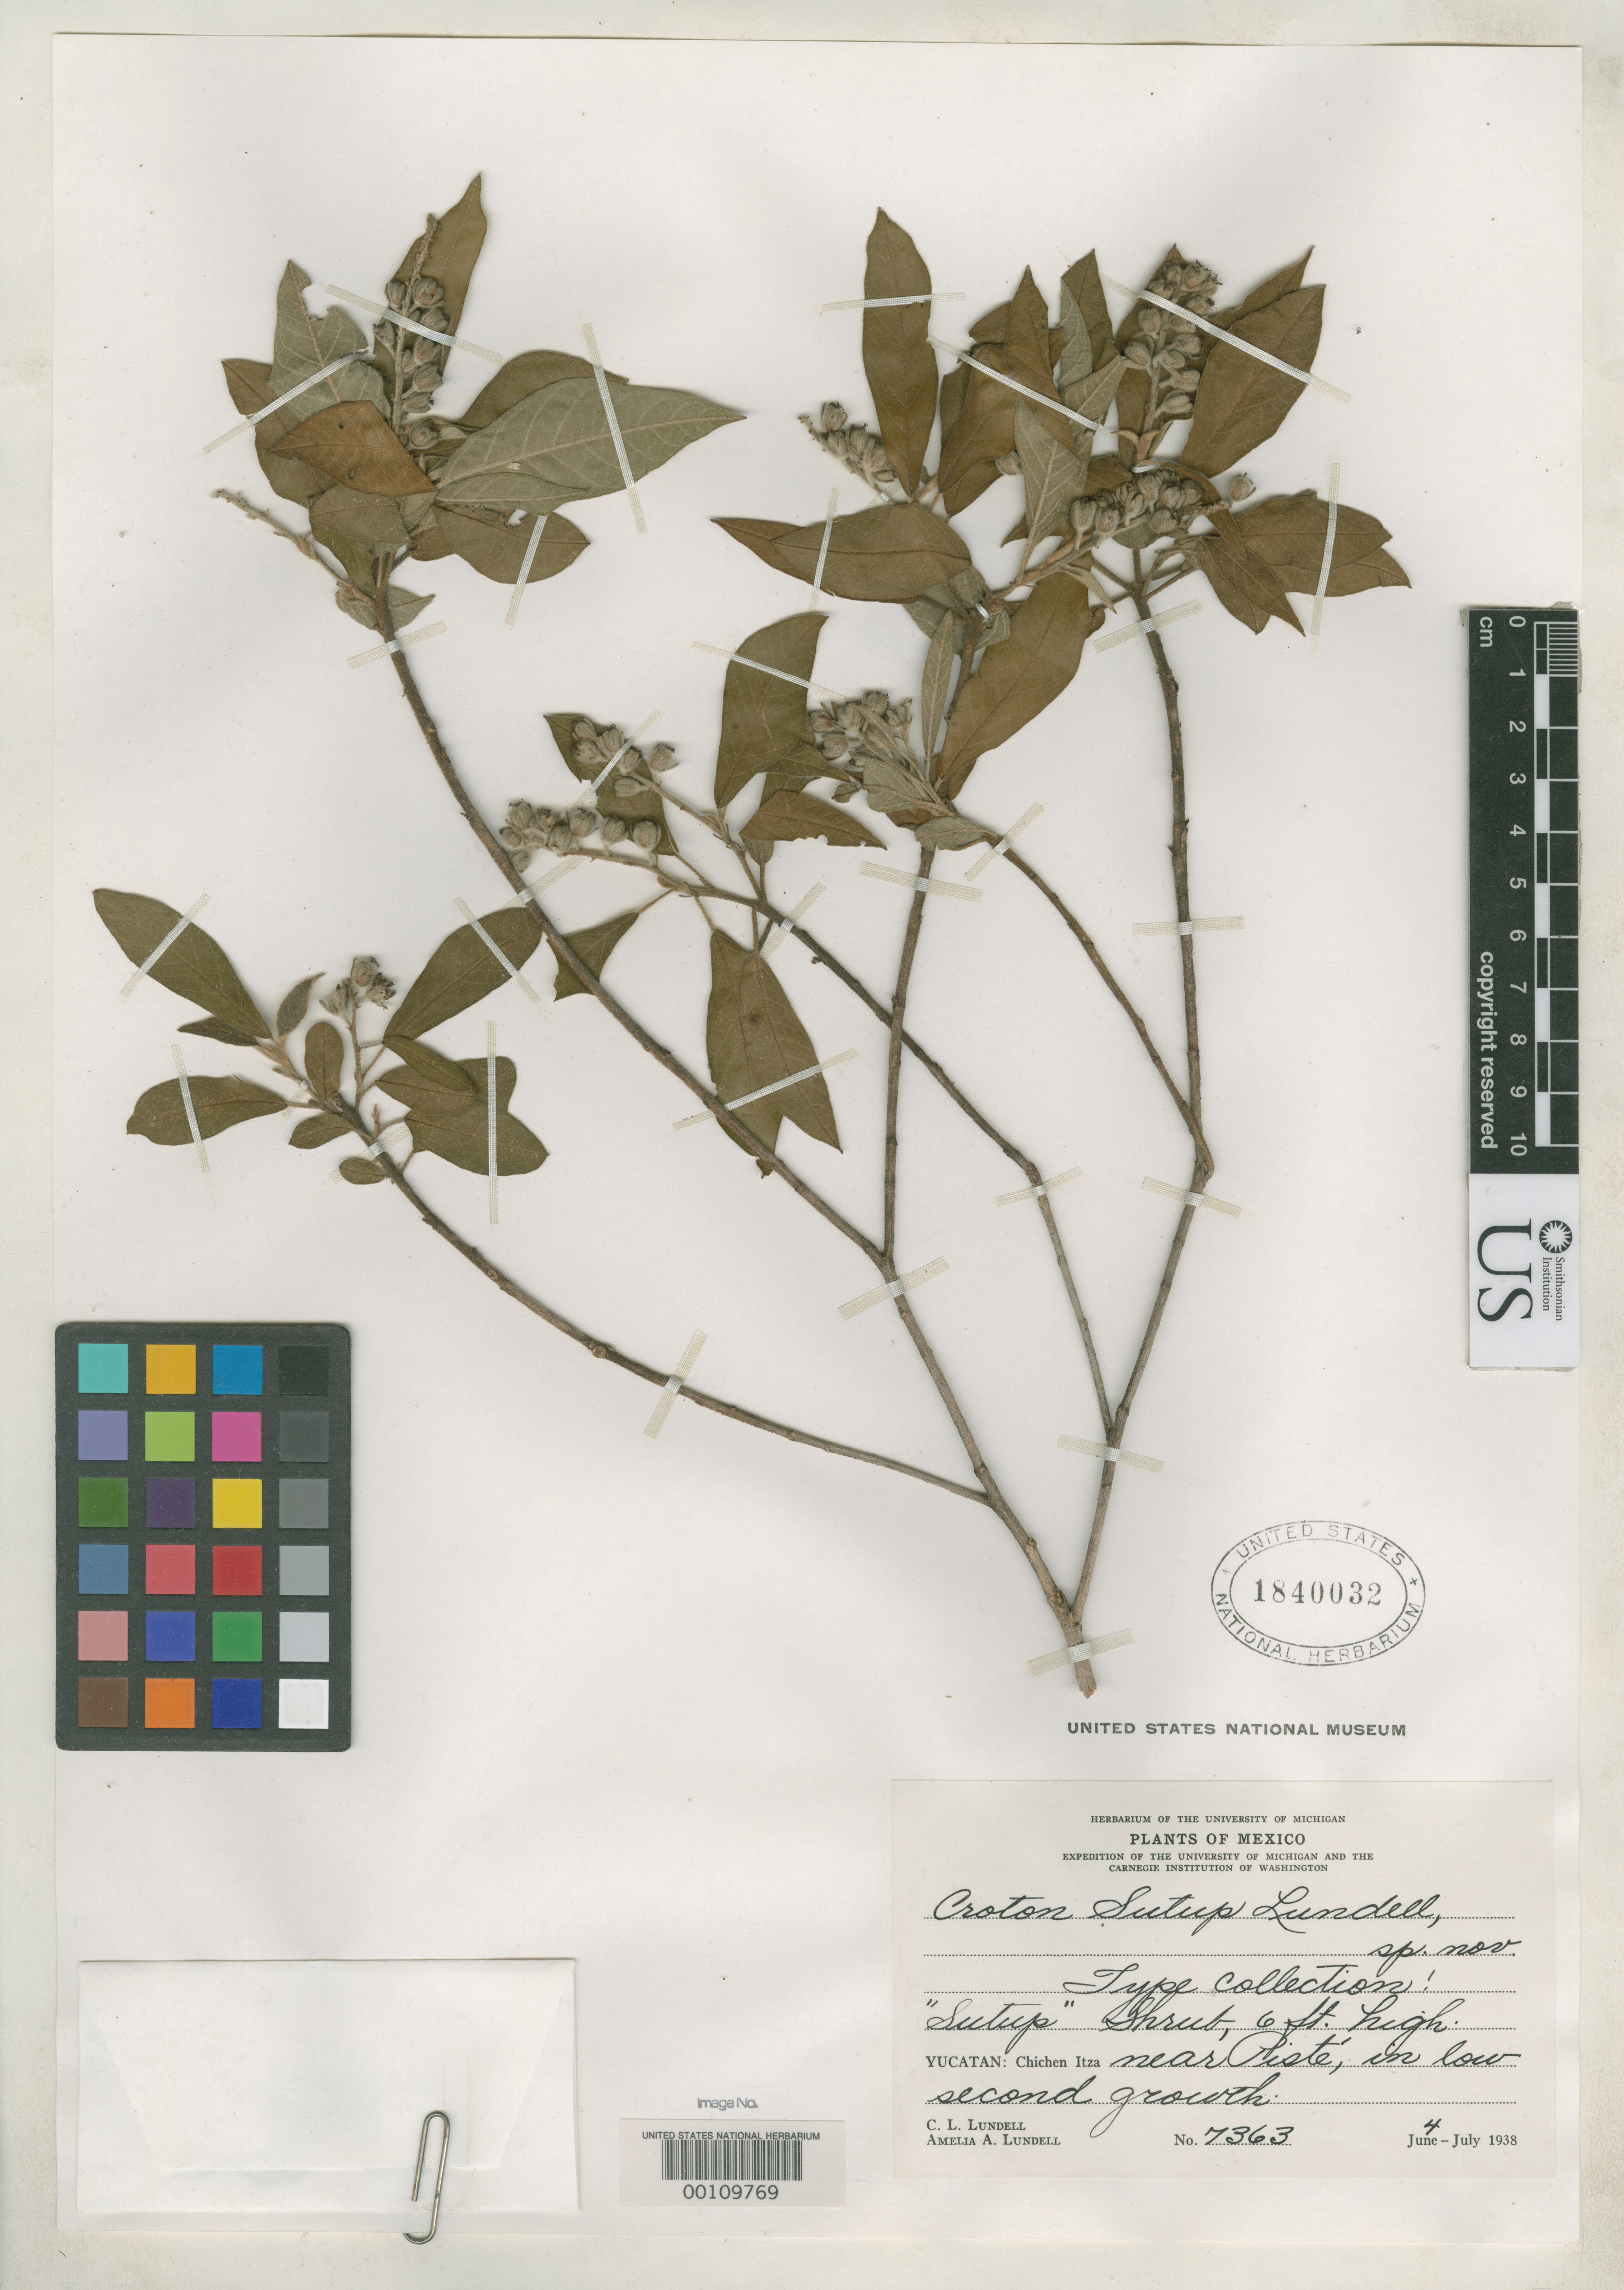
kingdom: Plantae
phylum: Tracheophyta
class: Magnoliopsida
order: Malpighiales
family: Euphorbiaceae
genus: Croton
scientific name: Croton sutup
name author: Lundell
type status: Isotype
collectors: C. L. Lundell & A. A. Lundell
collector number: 7363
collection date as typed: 04 Jun 1938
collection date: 1938-06-04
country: Mexico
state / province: Yucatán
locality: Chichen Itza, near Piste.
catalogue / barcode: US 1840032